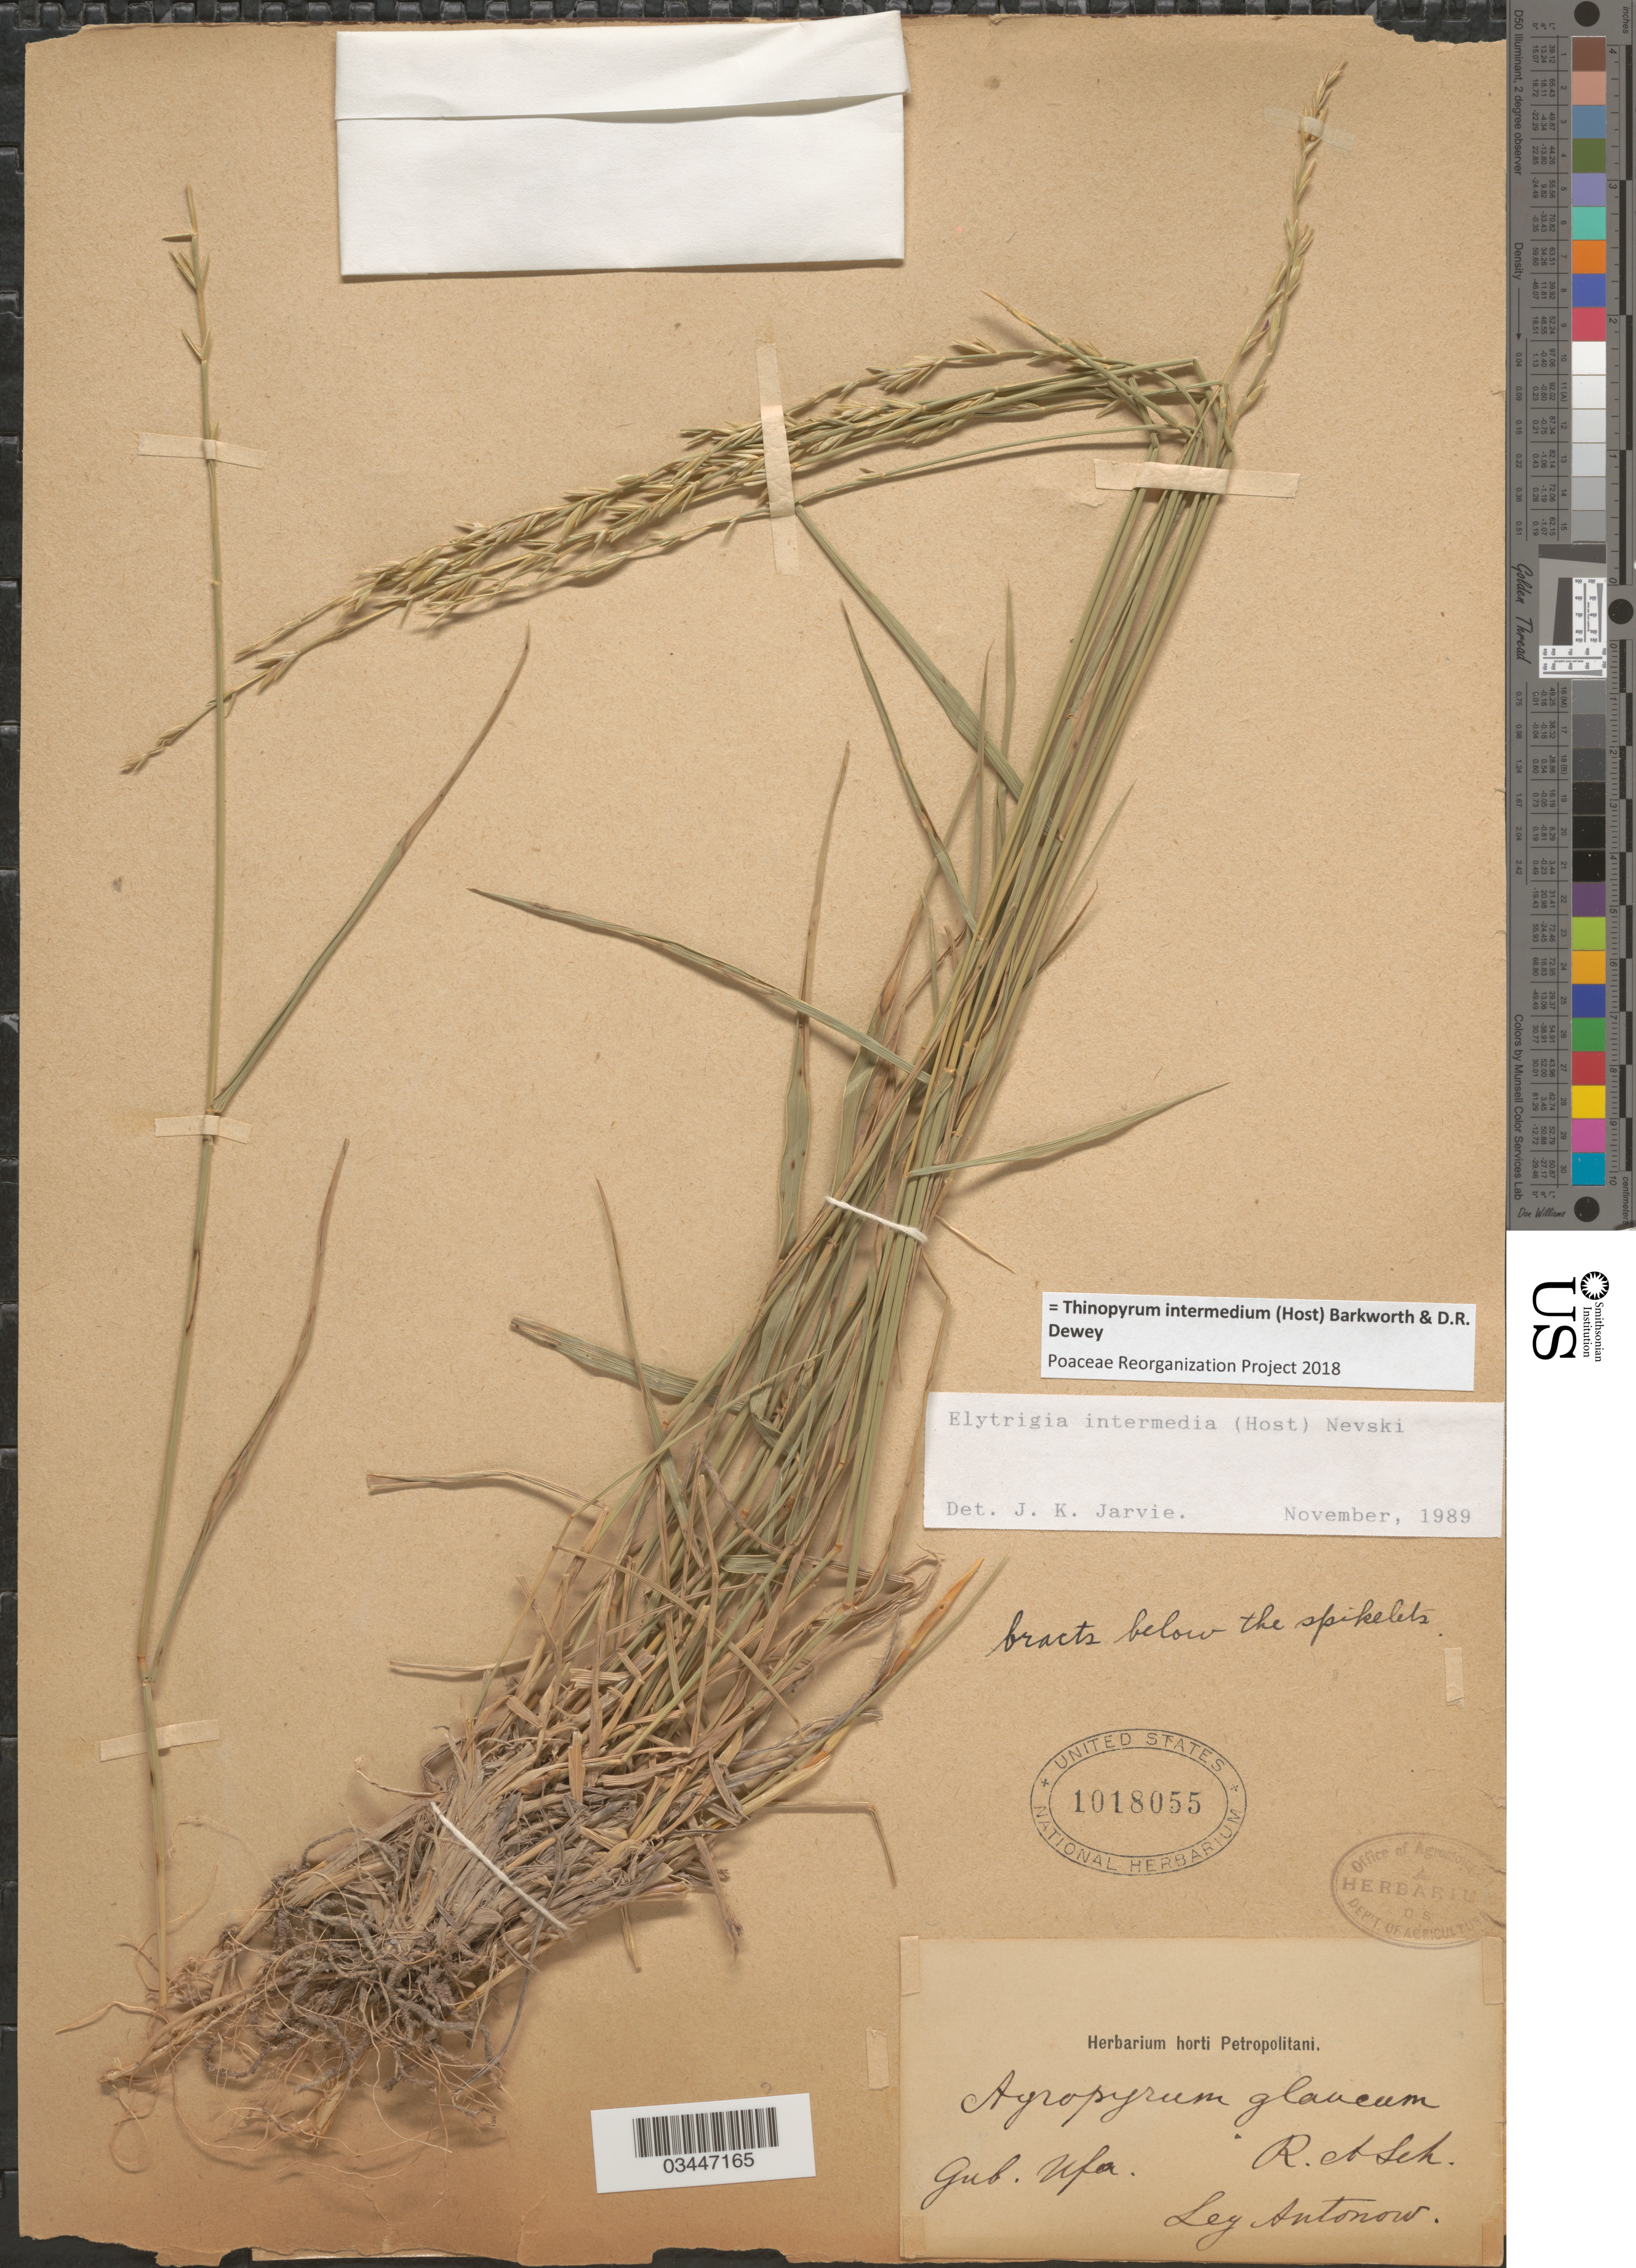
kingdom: Plantae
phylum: Tracheophyta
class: Liliopsida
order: Poales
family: Poaceae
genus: Thinopyrum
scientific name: Thinopyrum intermedium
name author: (Host) Barkworth & Dewey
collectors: A. Antonow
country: Russian Federation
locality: Gub. Ufa.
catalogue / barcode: US 1018055